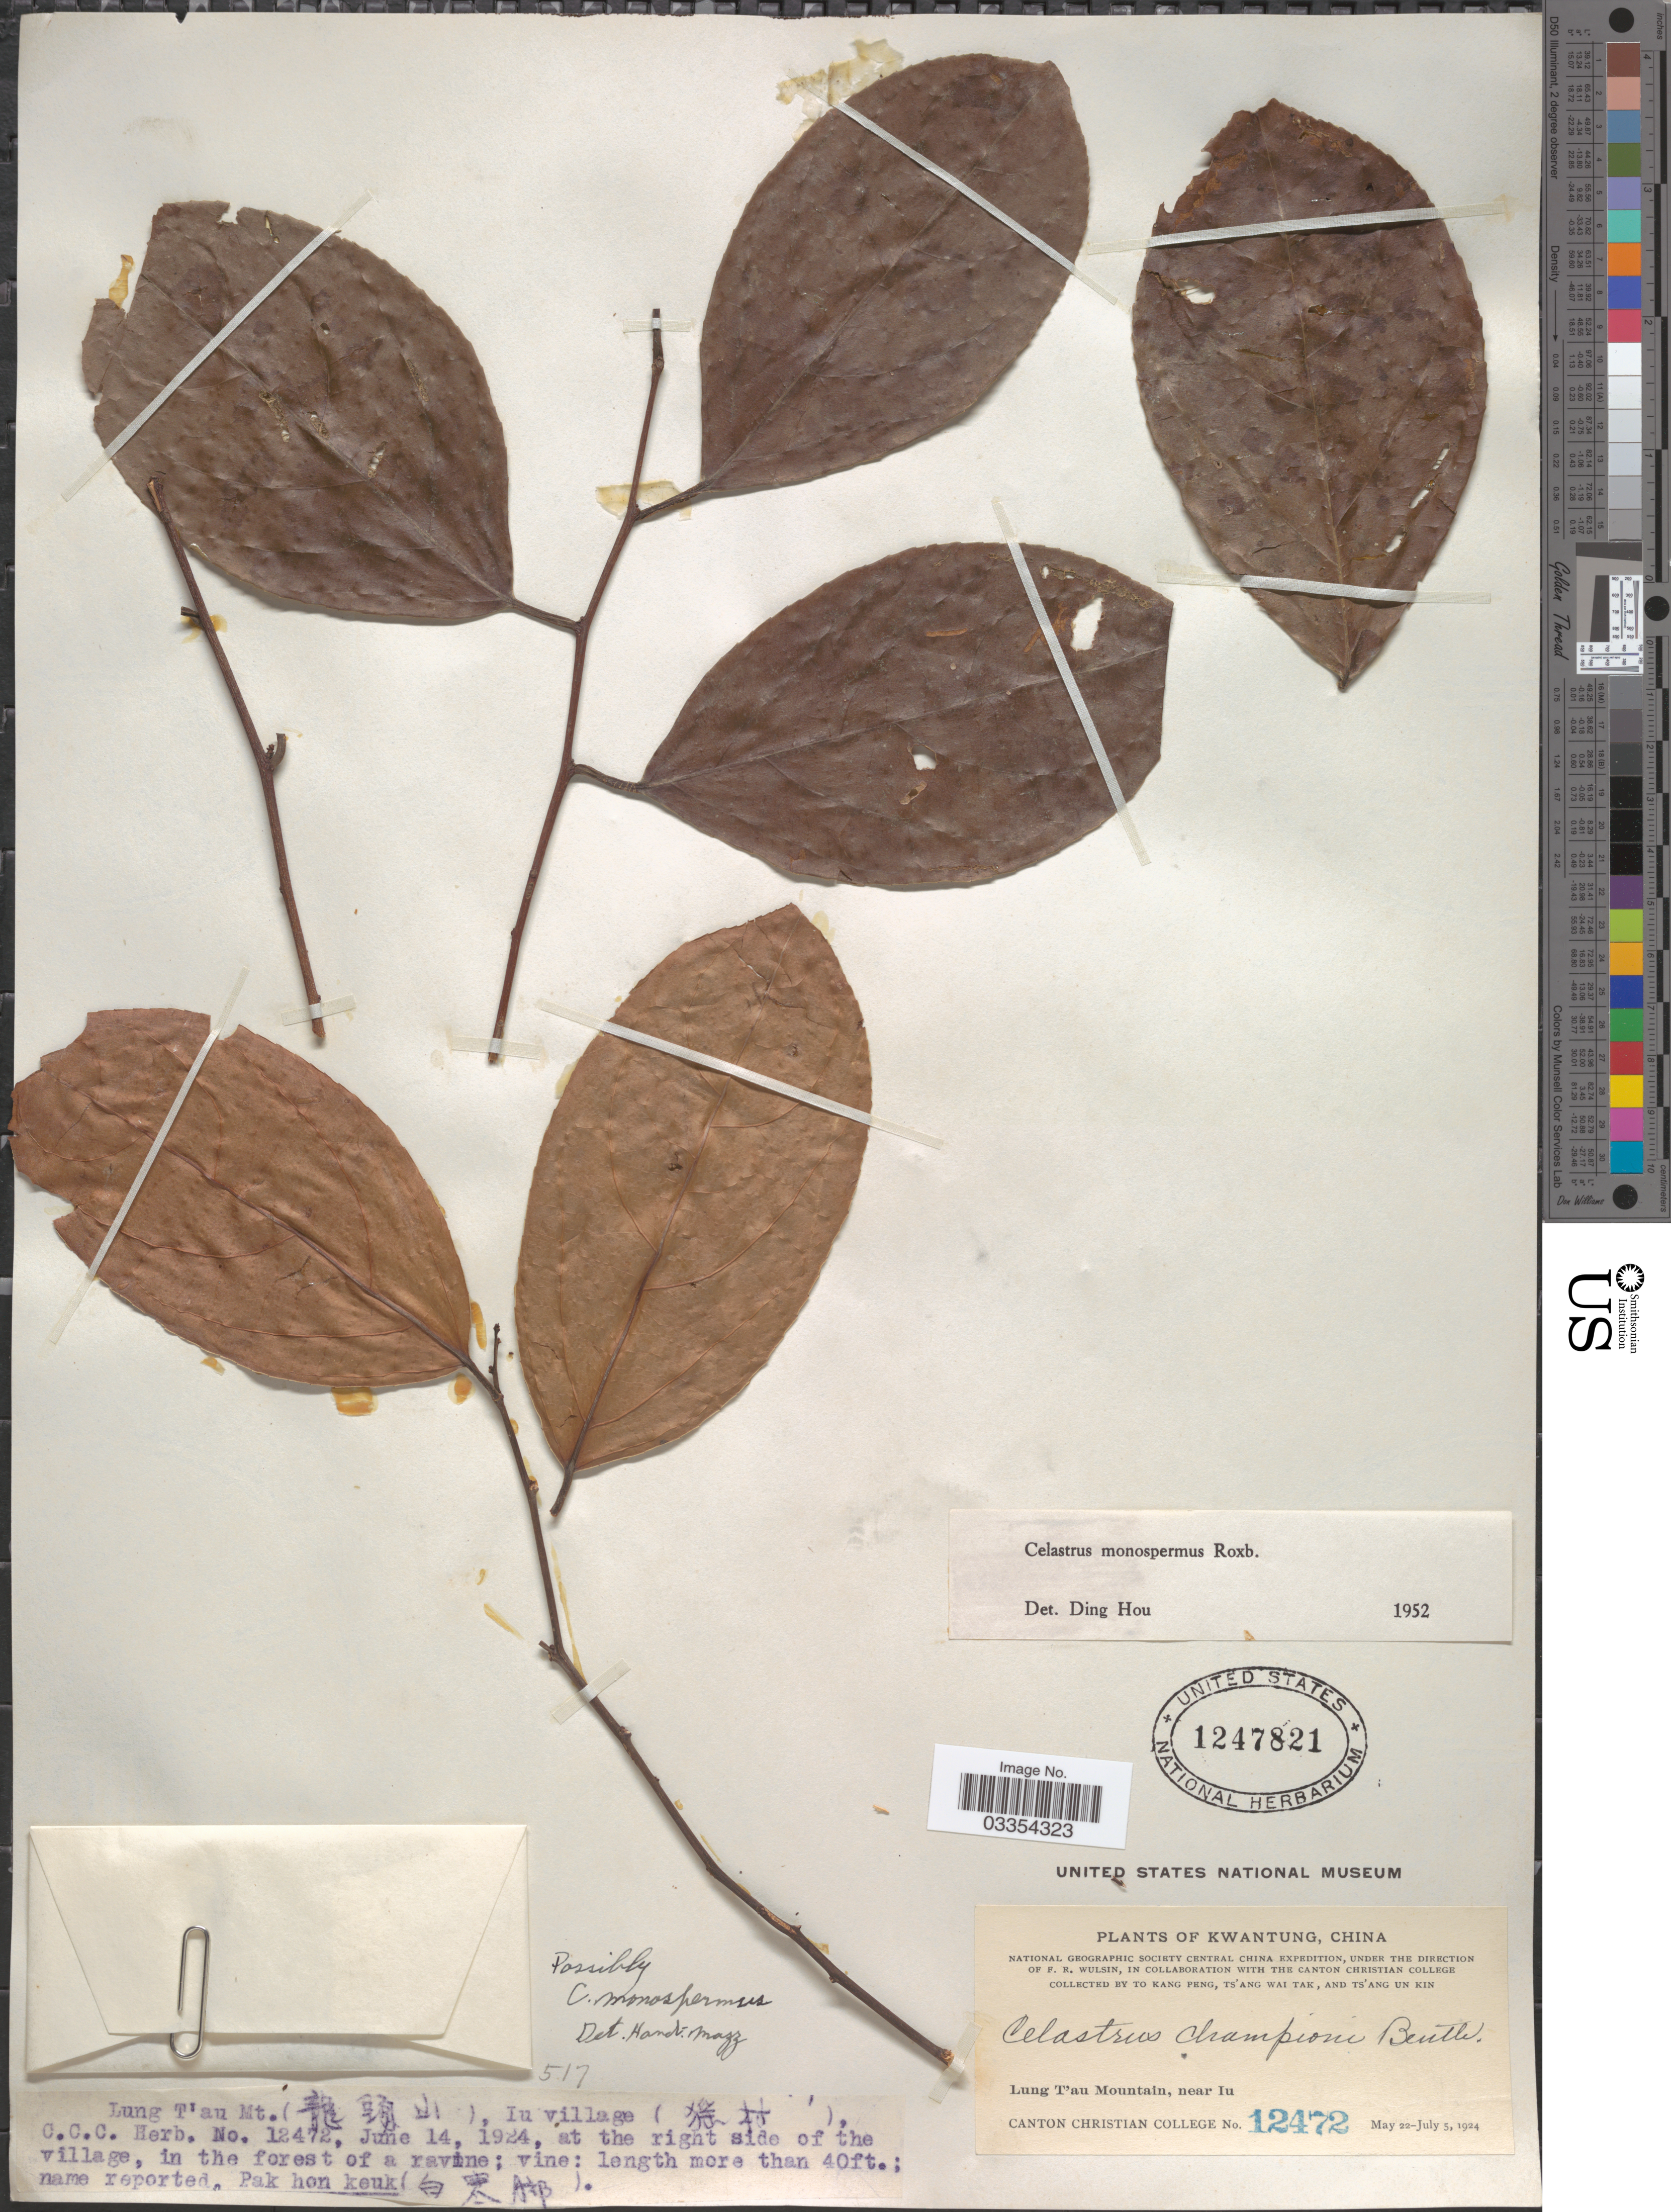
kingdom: Plantae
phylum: Tracheophyta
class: Magnoliopsida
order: Celastrales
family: Celastraceae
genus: Celastrus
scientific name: Celastrus monospermus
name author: Roxb.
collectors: Kang Peng To, W. T. Tsang & Ts' Ang Un Kin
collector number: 12472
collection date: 1924-06-14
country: China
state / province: Guangdong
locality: Kwangtung. Lung T'au Mountain, near Iu. Lung T'au Mt, Iu village, at the right side of the village.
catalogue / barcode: US 1247821